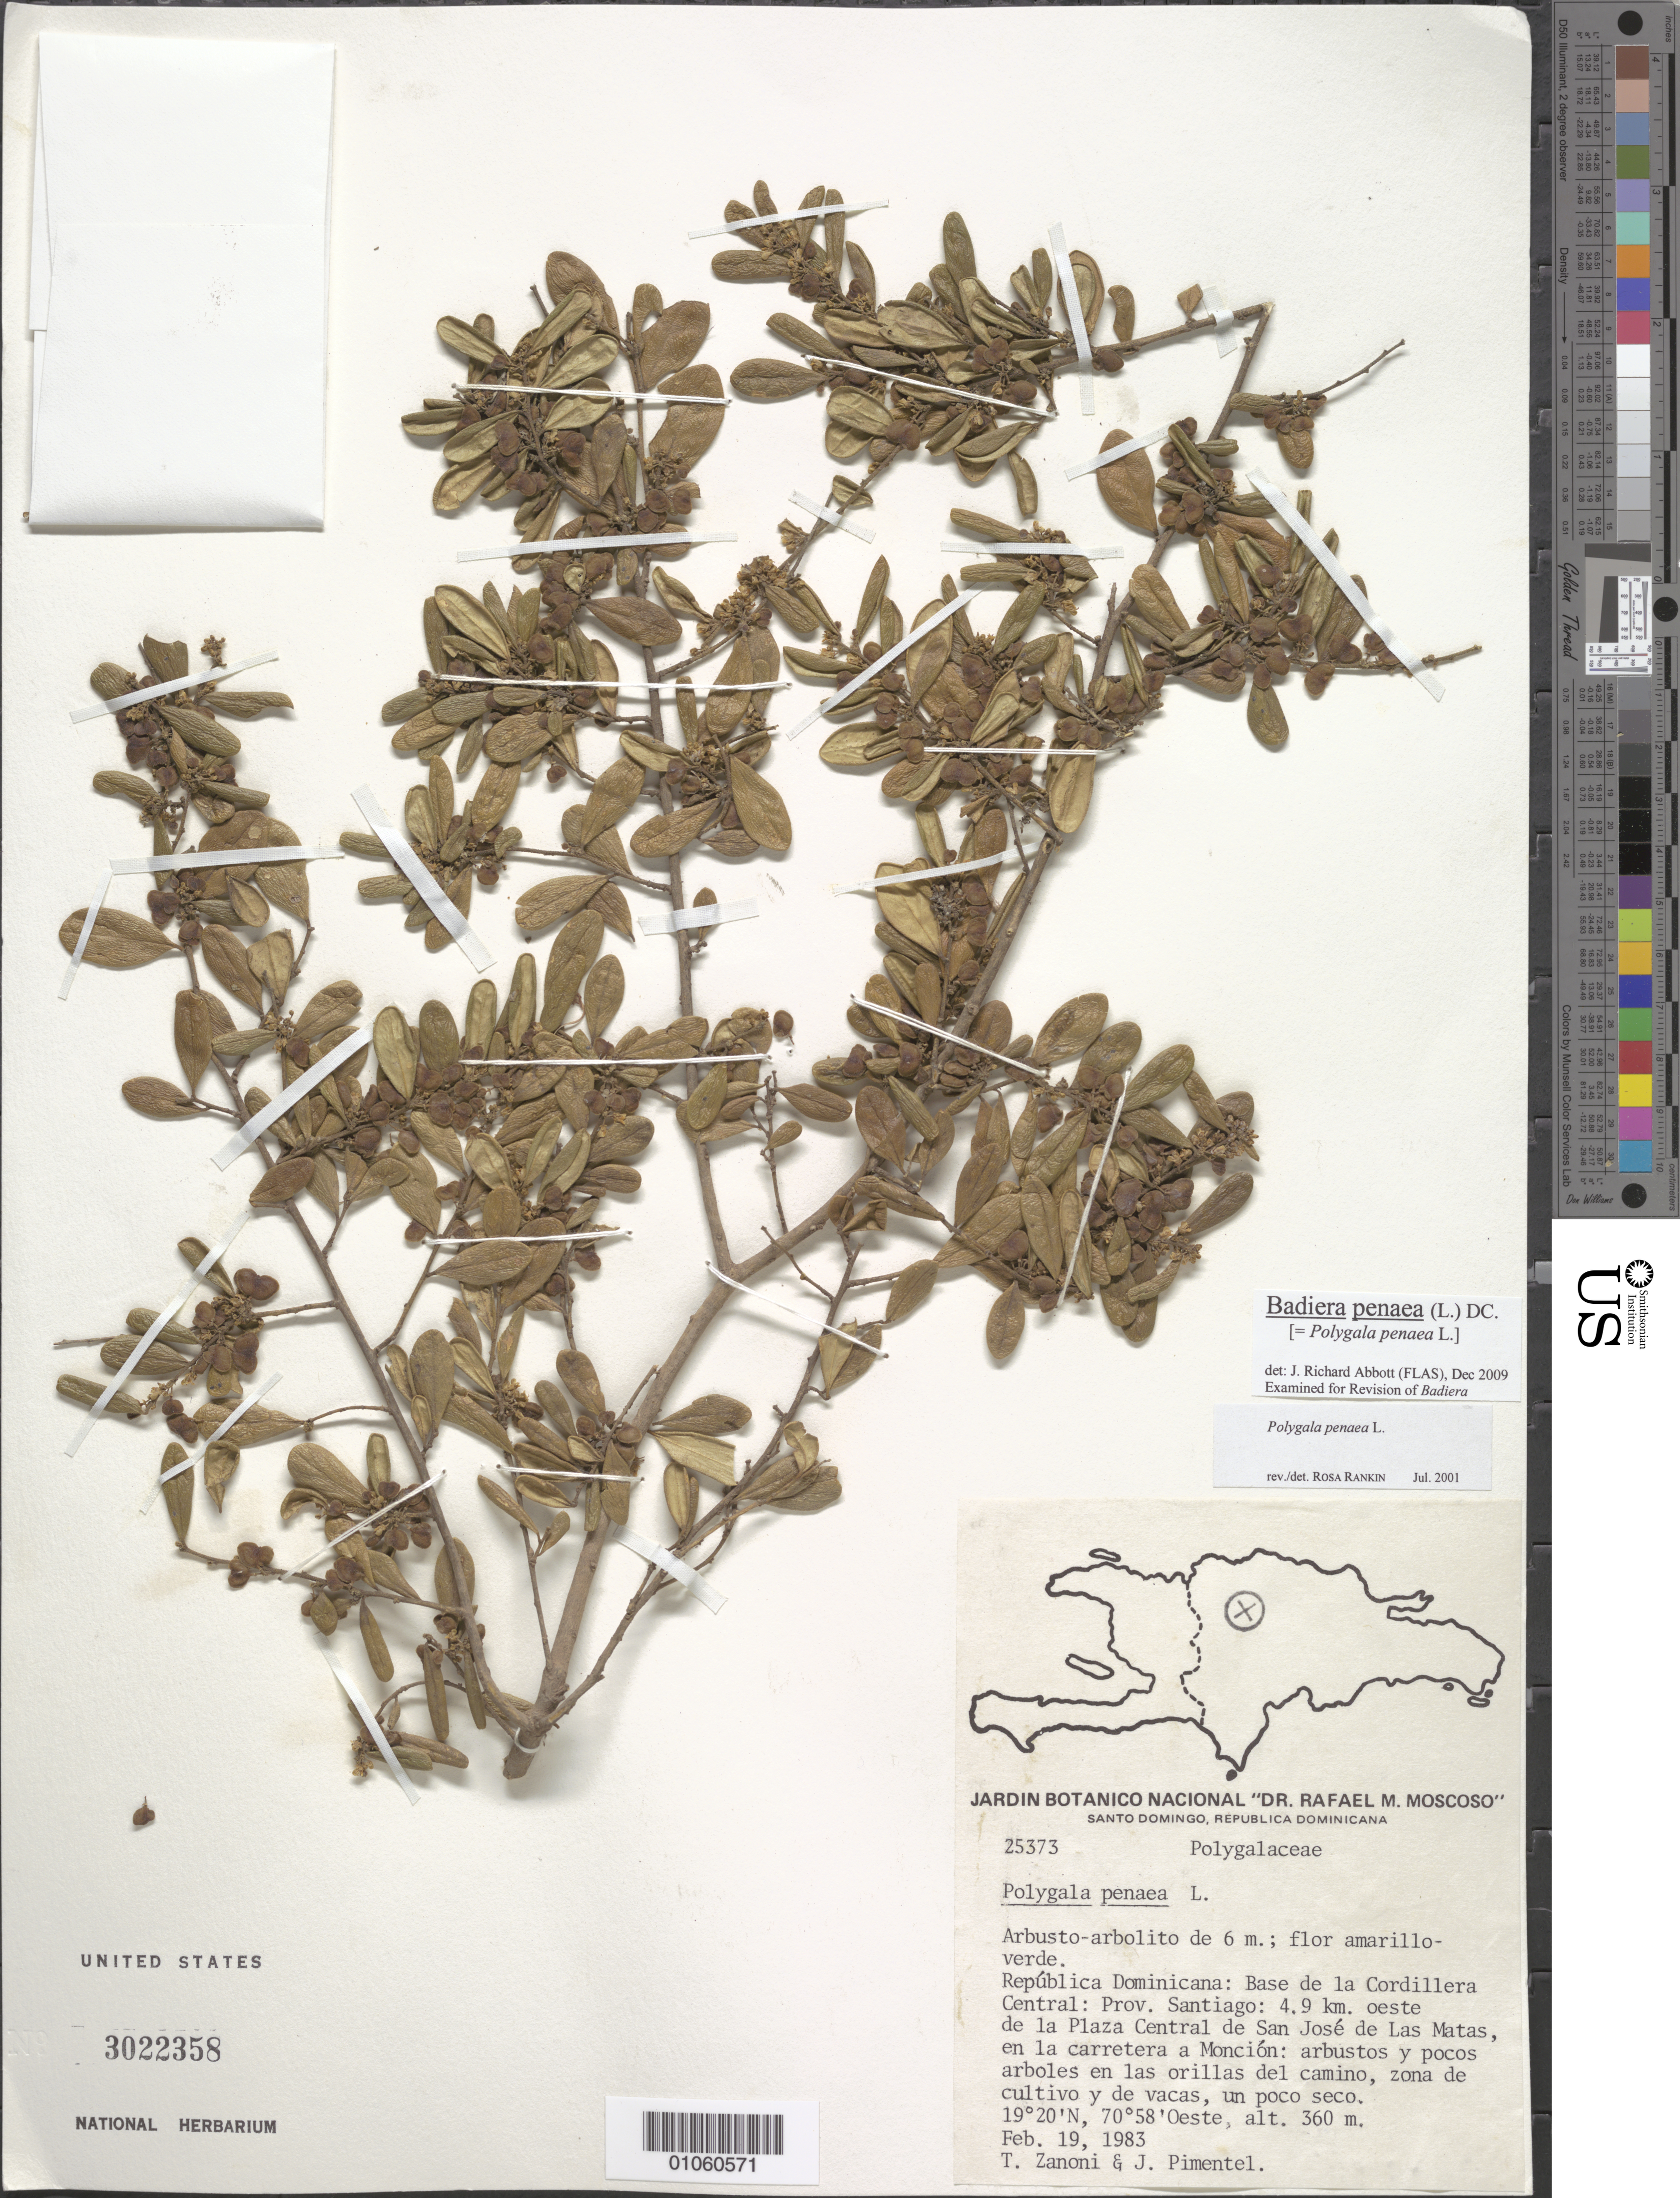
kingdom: Plantae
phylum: Tracheophyta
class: Magnoliopsida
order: Fabales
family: Polygalaceae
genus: Badiera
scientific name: Badiera penaea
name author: (L.) DC.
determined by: Abbott, J. R., (FLAS)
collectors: T. A. Zanoni & J. Pimentel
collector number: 25373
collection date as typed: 19 Feb 1983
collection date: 1983-02-19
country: Dominican Republic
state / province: Santiago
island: Hispaniola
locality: Cordillera Central, 4.9 km oeste de la Plaza Central de San José de Las Matas, en la carretera a Monción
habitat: Arbustos y pocos arboles en las orillas del camino, zona de cultivo y de vacas, un poco seco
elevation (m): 360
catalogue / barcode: US 3022358